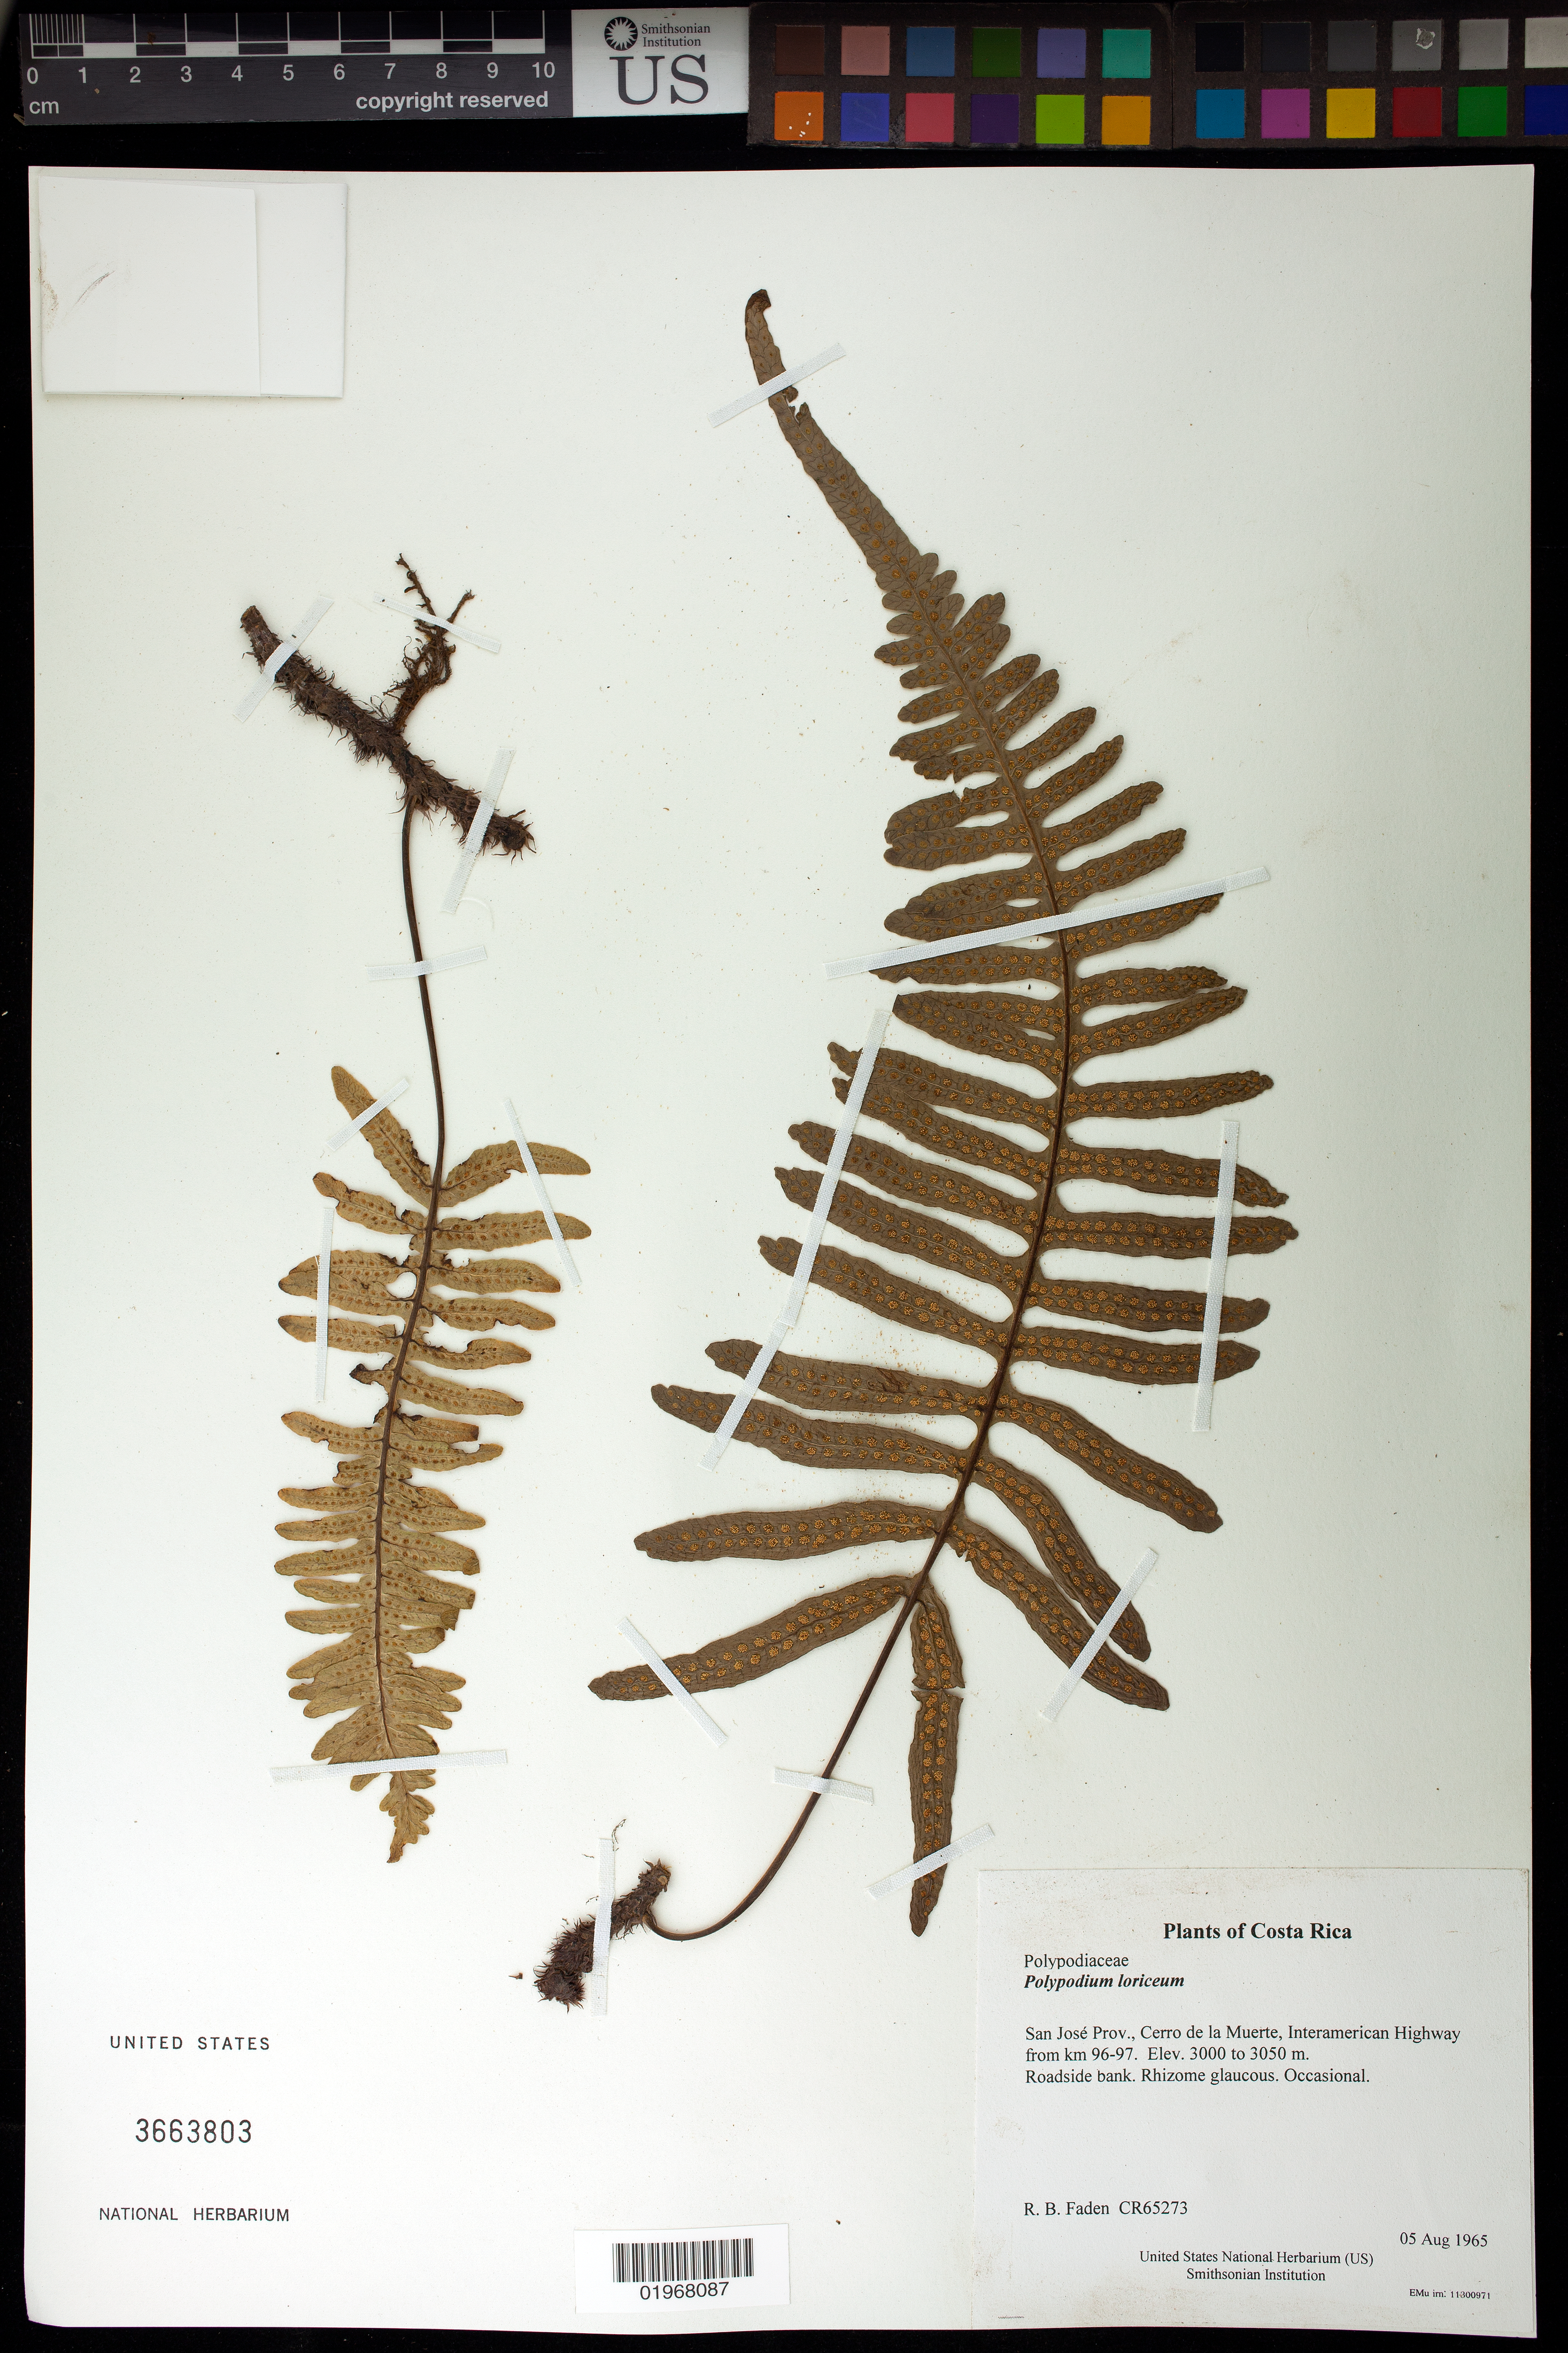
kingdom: Plantae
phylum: Tracheophyta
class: Polypodiopsida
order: Polypodiales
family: Polypodiaceae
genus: Polypodium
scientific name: Polypodium loriceum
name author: L.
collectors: R. B. Faden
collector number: CR65273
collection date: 1965-08-05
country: Costa Rica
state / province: San José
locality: Cerro de la Muerte, Interamerican Highway from km 96-97.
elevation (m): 3000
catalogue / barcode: US 3663803